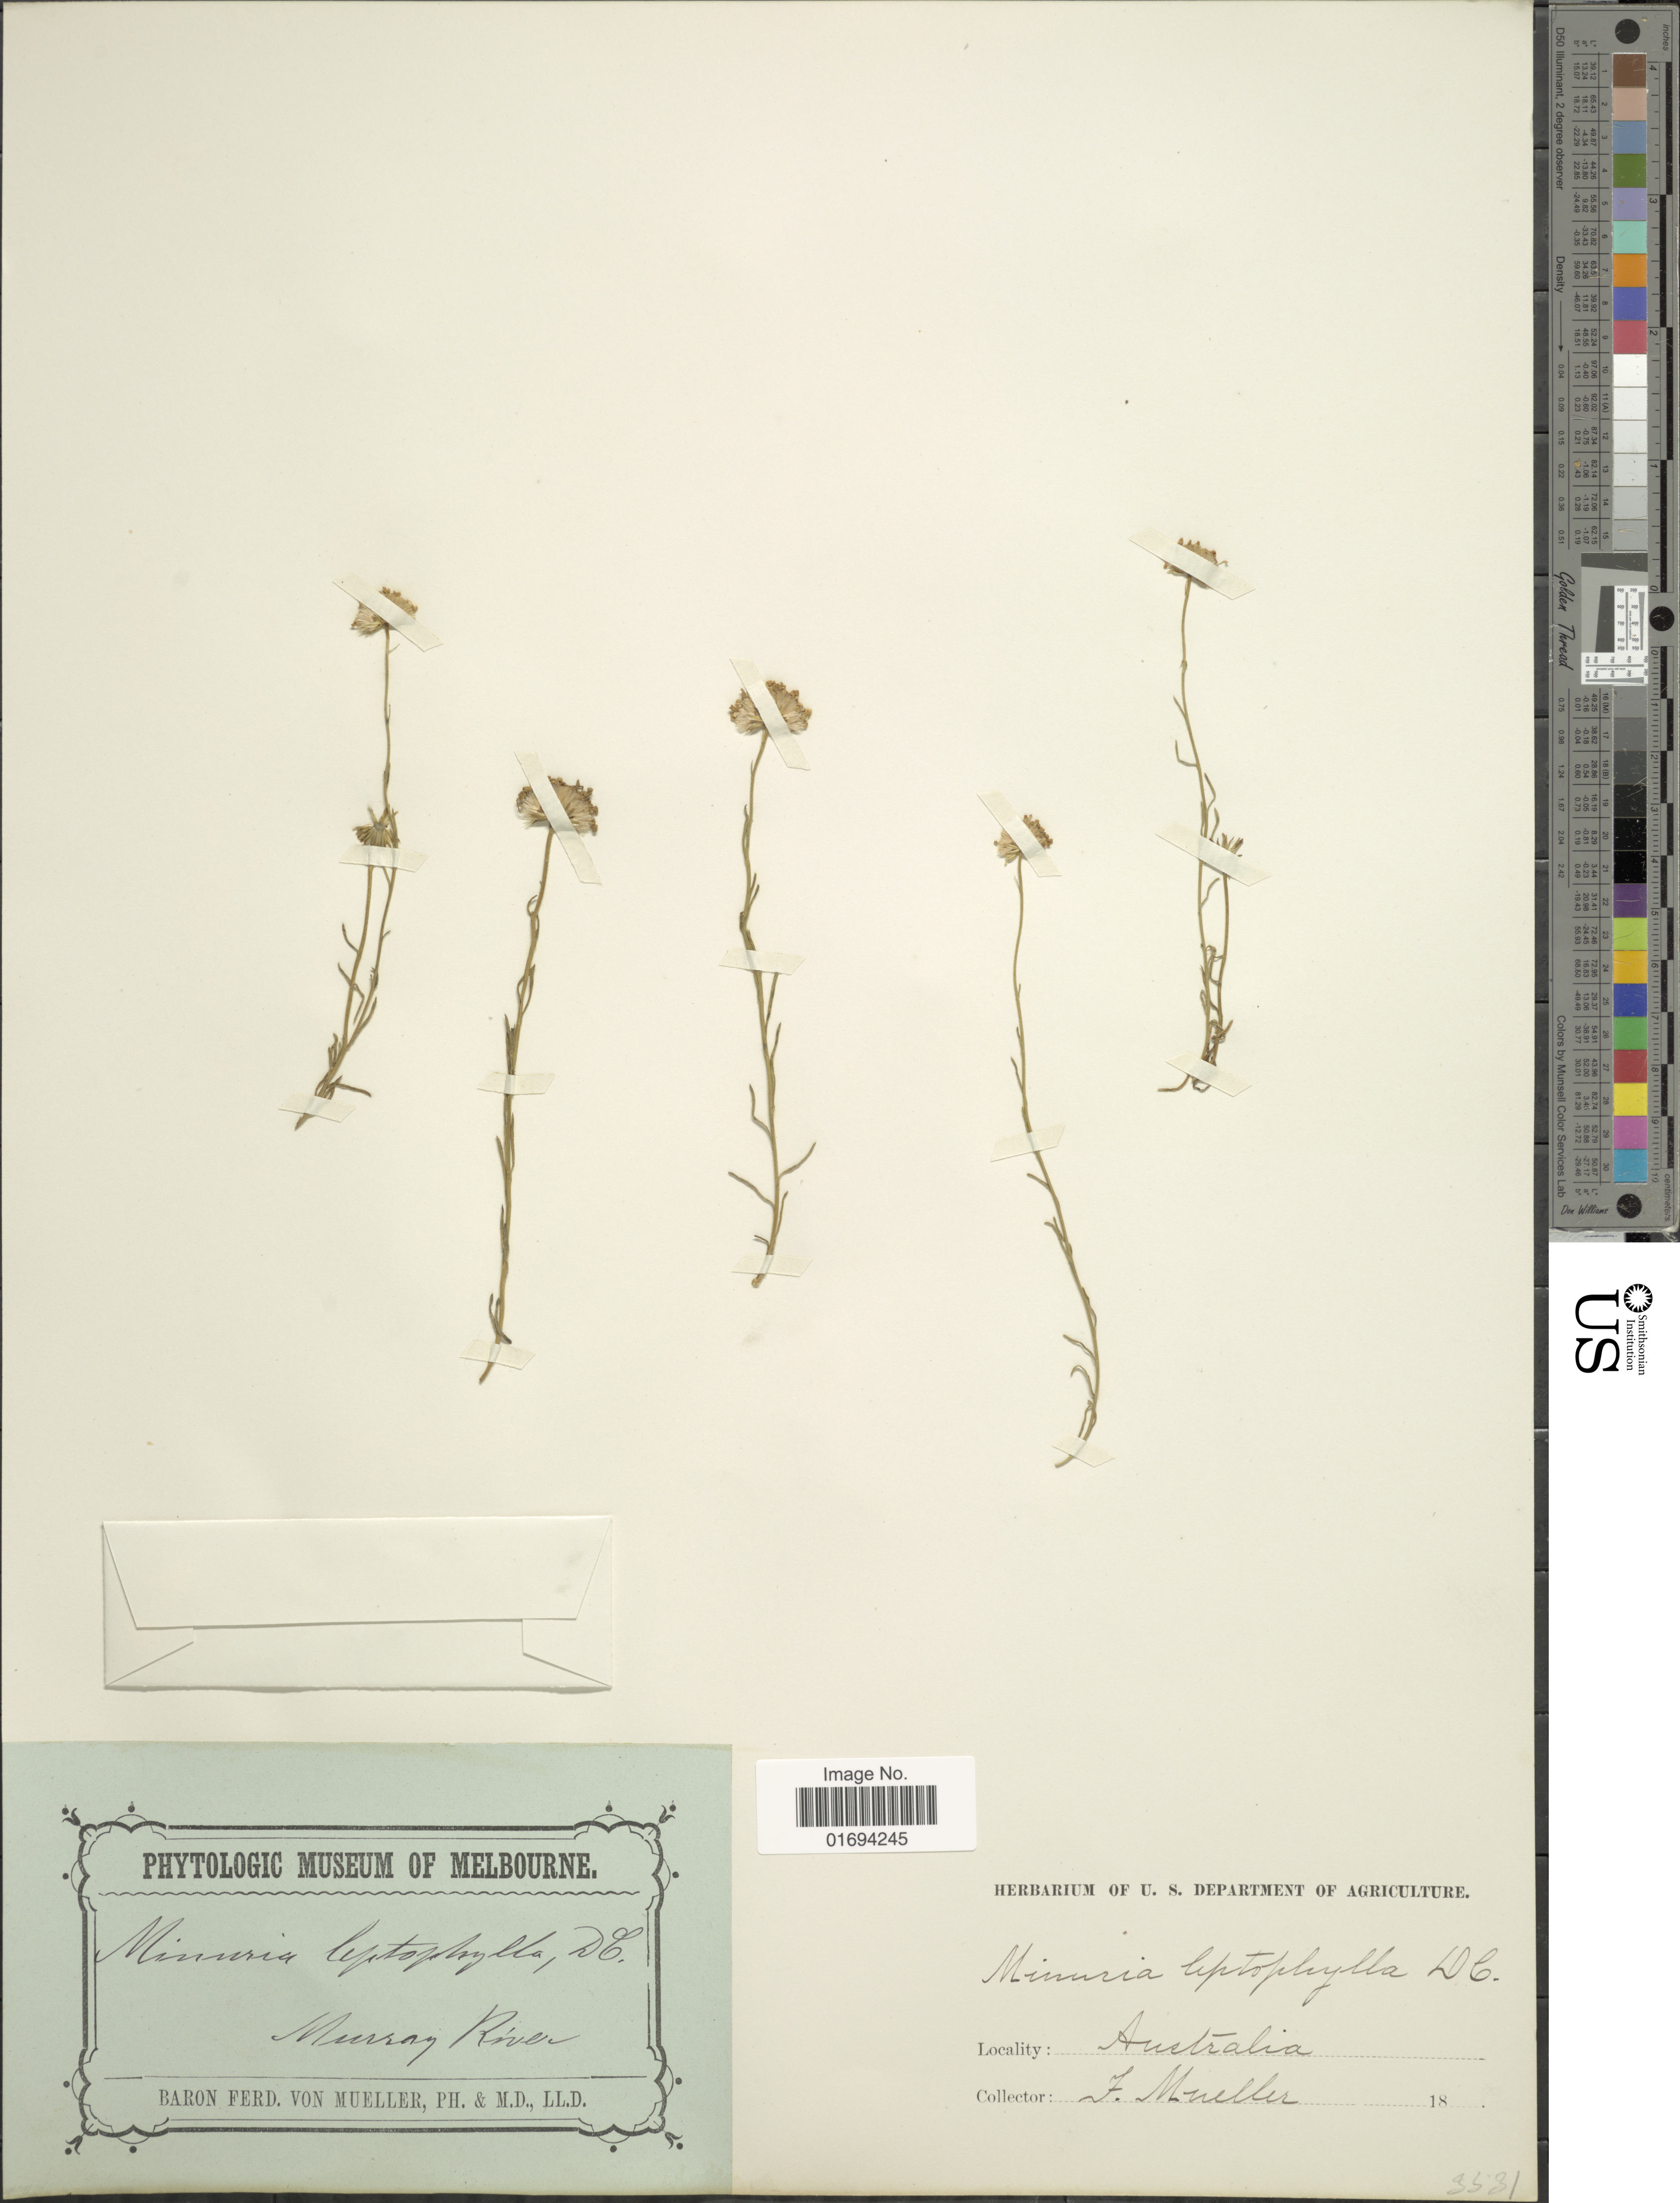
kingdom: Plantae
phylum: Tracheophyta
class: Magnoliopsida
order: Asterales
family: Asteraceae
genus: Minuria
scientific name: Minuria leptophylla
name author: DC.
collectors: F. Mueller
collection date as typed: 18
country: Australia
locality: Murray River, Australia